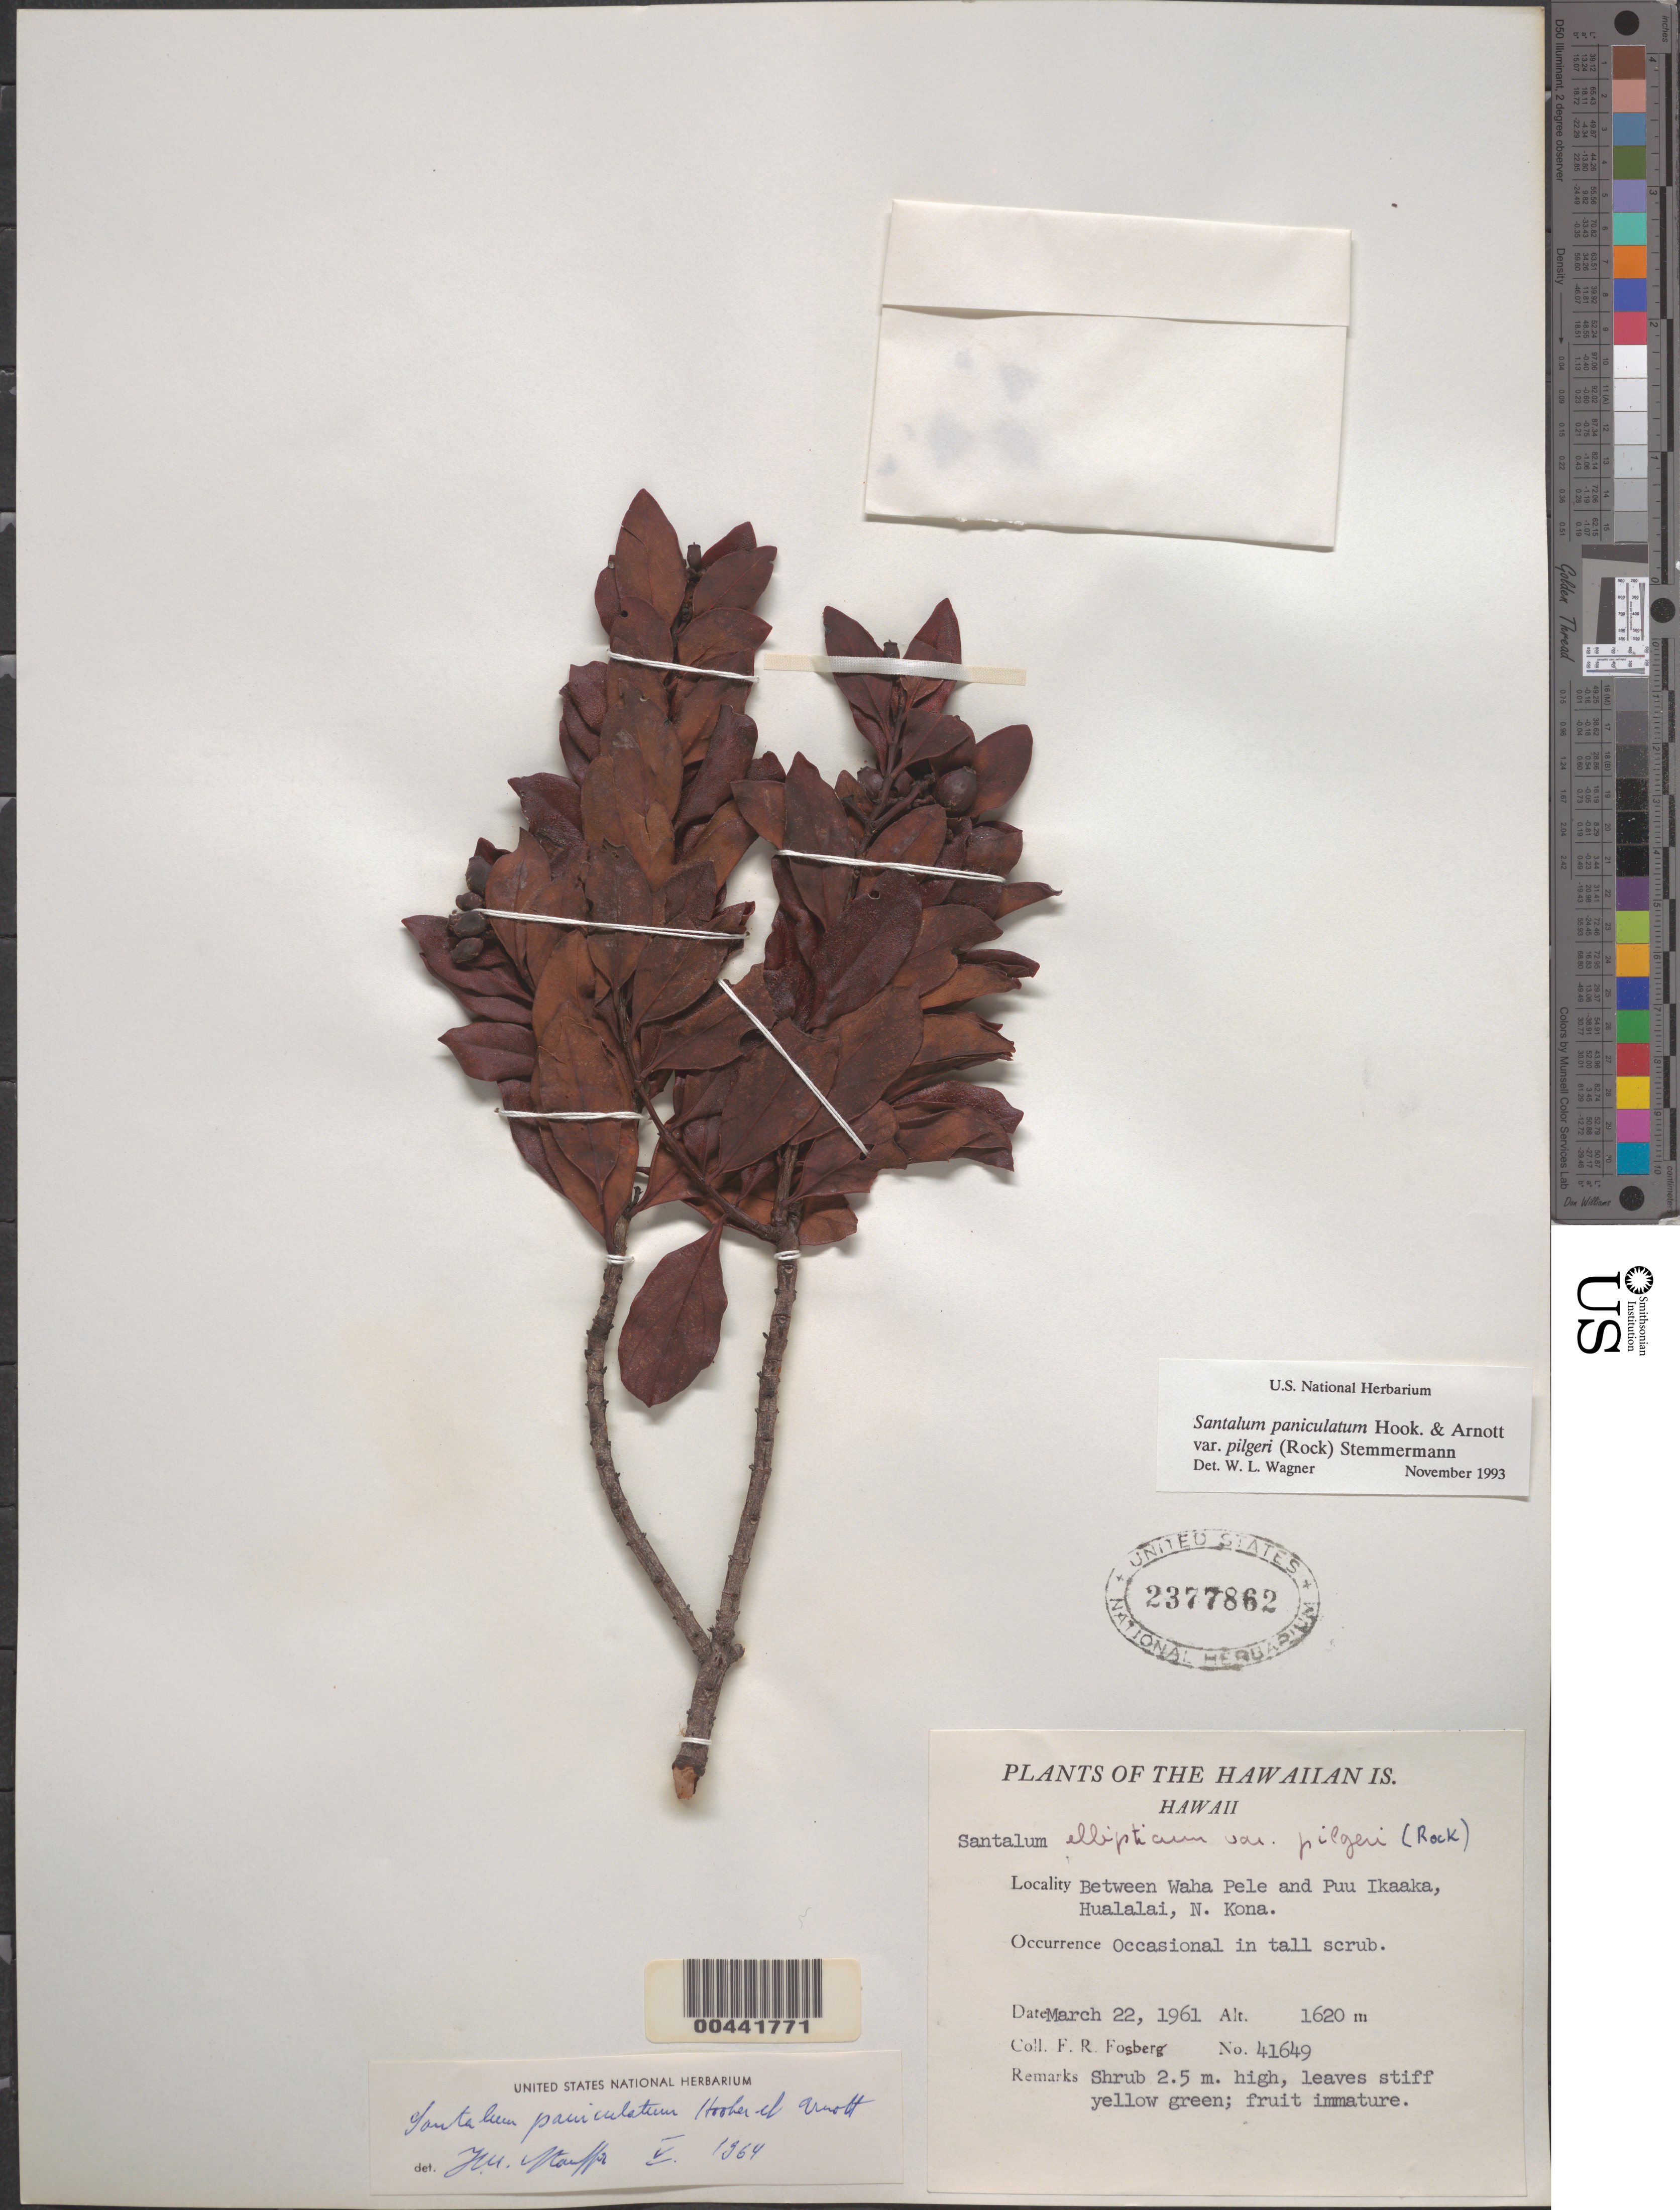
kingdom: Plantae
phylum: Tracheophyta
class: Magnoliopsida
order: Santalales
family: Santalaceae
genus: Santalum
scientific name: Santalum paniculatum var. pilgeri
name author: (Rock) Stemmerm.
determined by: Wagner, W. L., (BOT), Smithsonian Institution - National Museum of Natural History (UNITED STATES)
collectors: F. R. Fosberg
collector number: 41649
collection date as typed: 22 Mar 1961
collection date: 1961-03-22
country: United States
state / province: Hawaii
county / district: Hawaii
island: Hawaii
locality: Between Waha Pele and Puu Ikaaka, Hualalai, N. Kona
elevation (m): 1620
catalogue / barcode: US 2377862